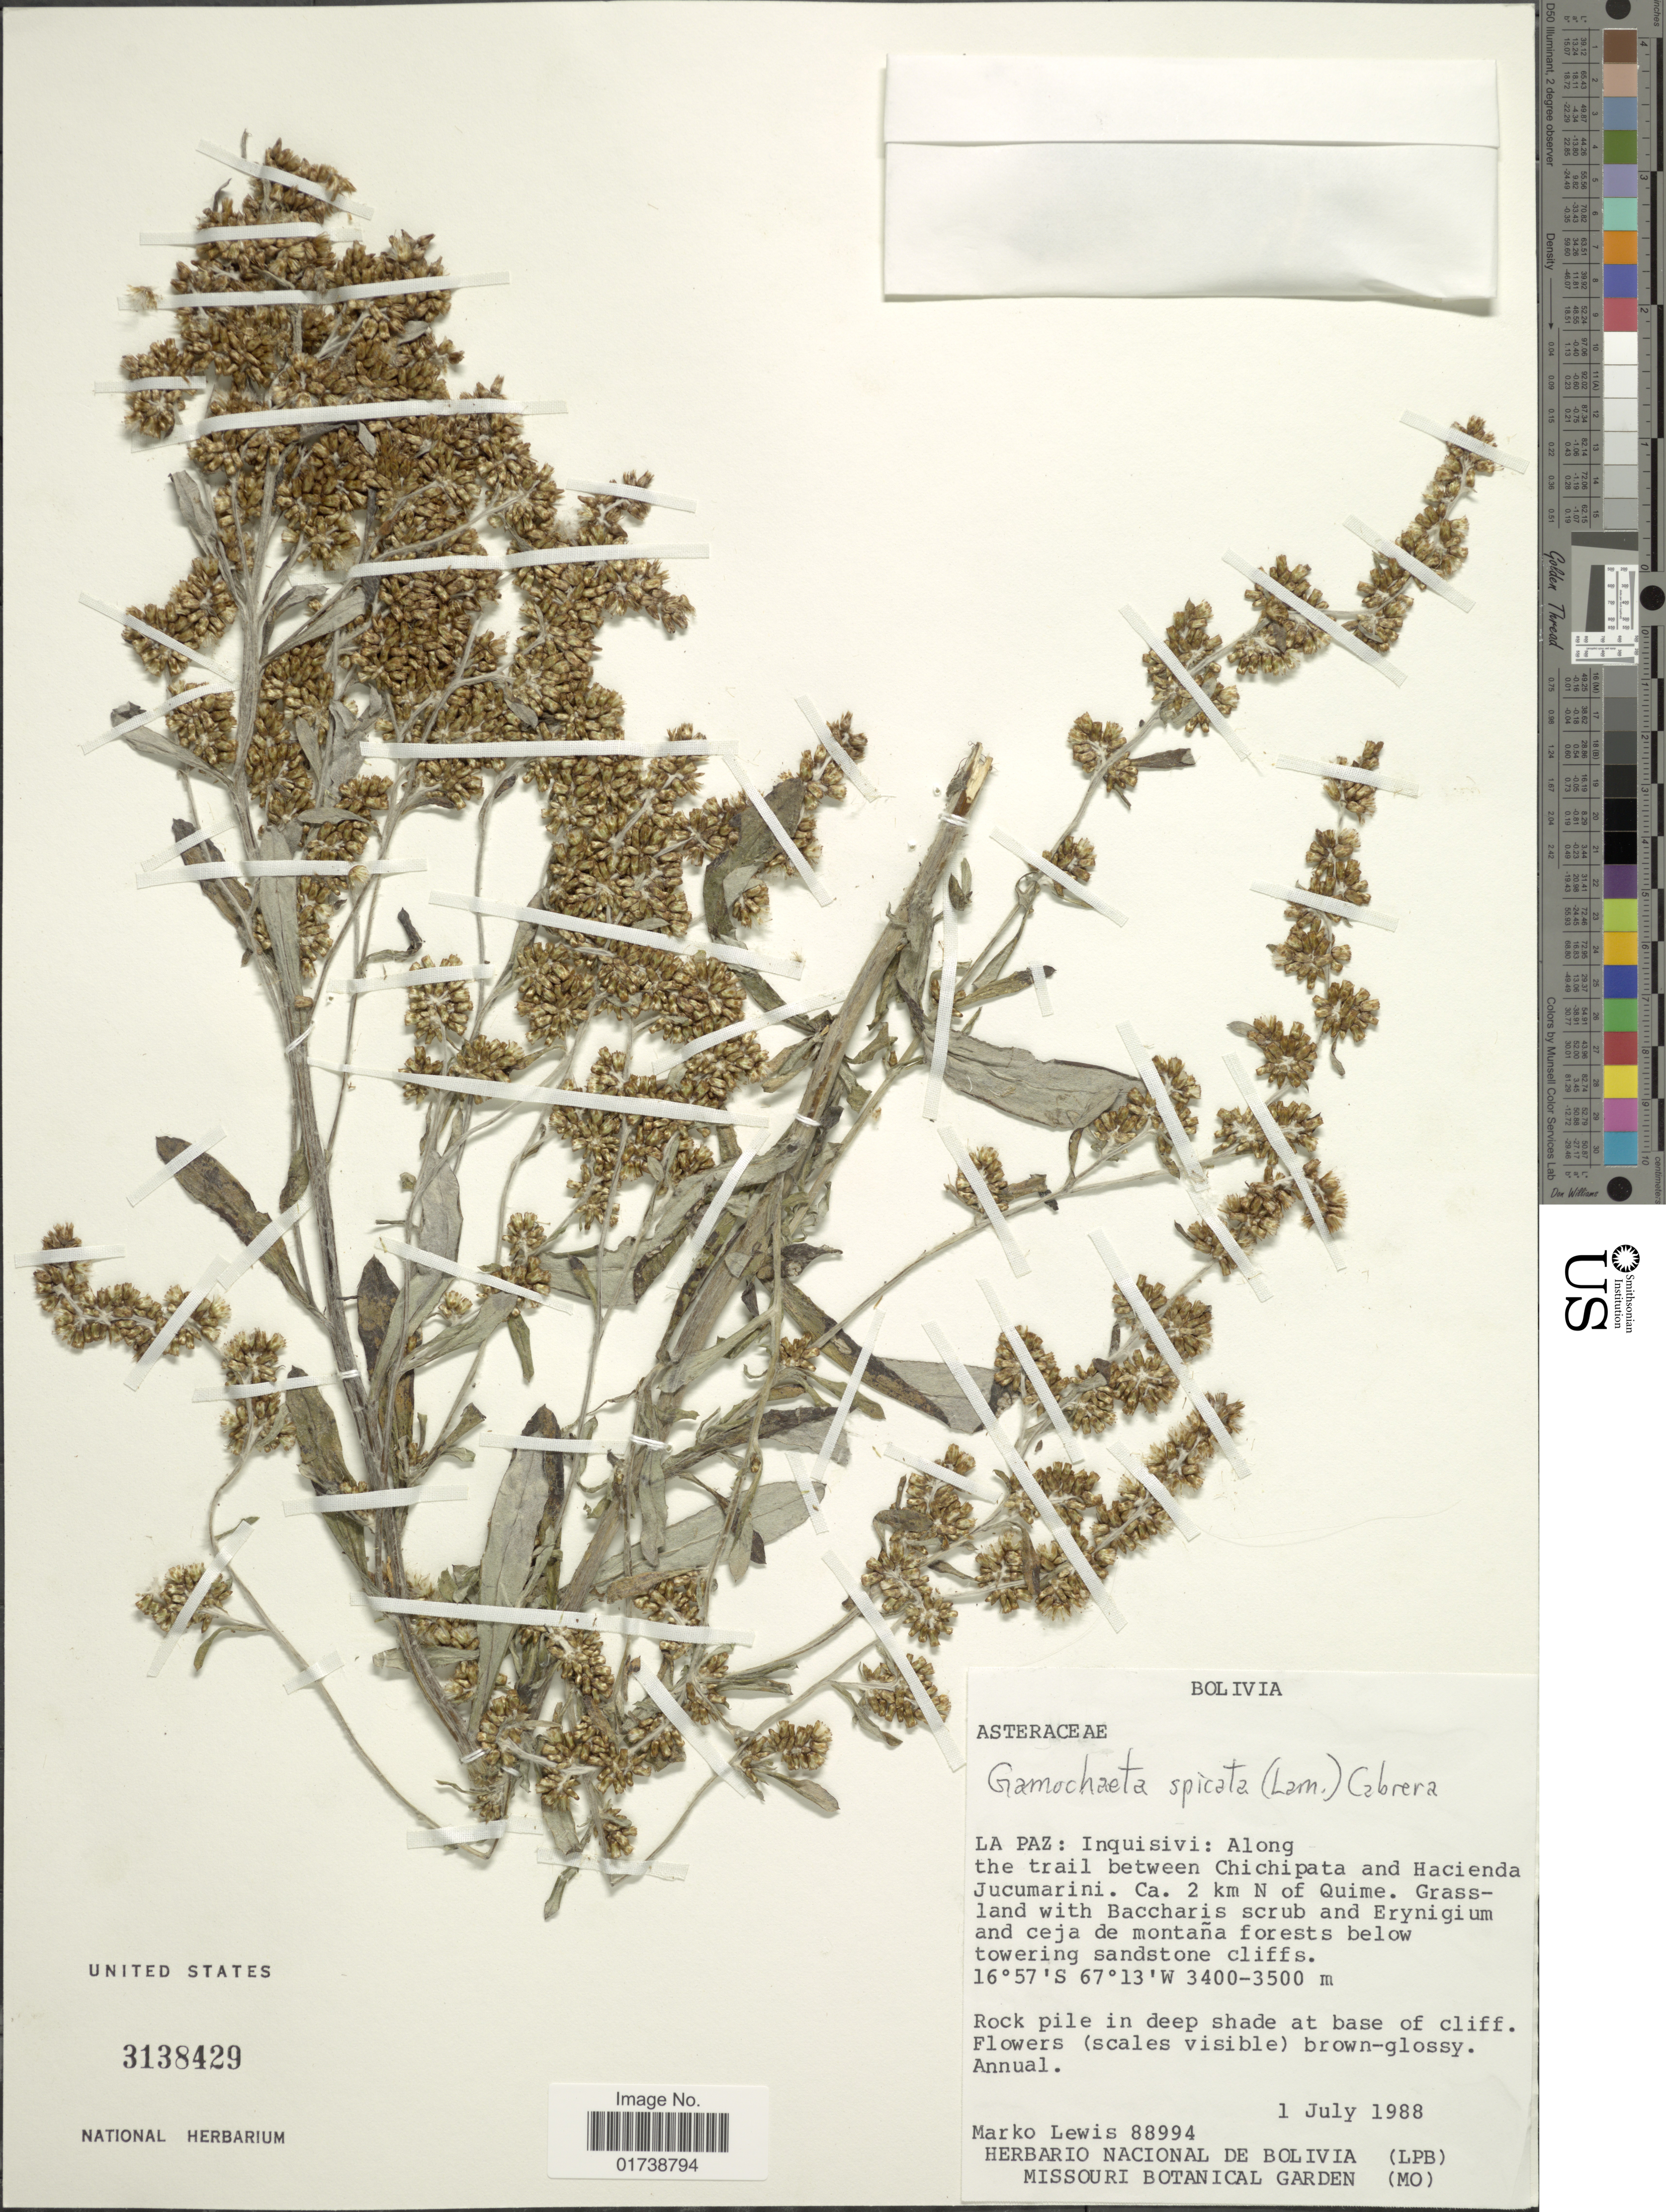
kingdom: Plantae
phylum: Tracheophyta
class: Magnoliopsida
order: Asterales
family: Asteraceae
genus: Gamochaeta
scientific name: Gamochaeta spicata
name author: (Lam.) Cabrera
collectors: M. A. Lewis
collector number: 88994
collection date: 1988-07-01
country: Bolivia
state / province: La Paz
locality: Inquisivi, along the trail between Chichipata and Havienda Jucumarini, Ca. 2 km N of Quime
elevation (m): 3400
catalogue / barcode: US 3138429